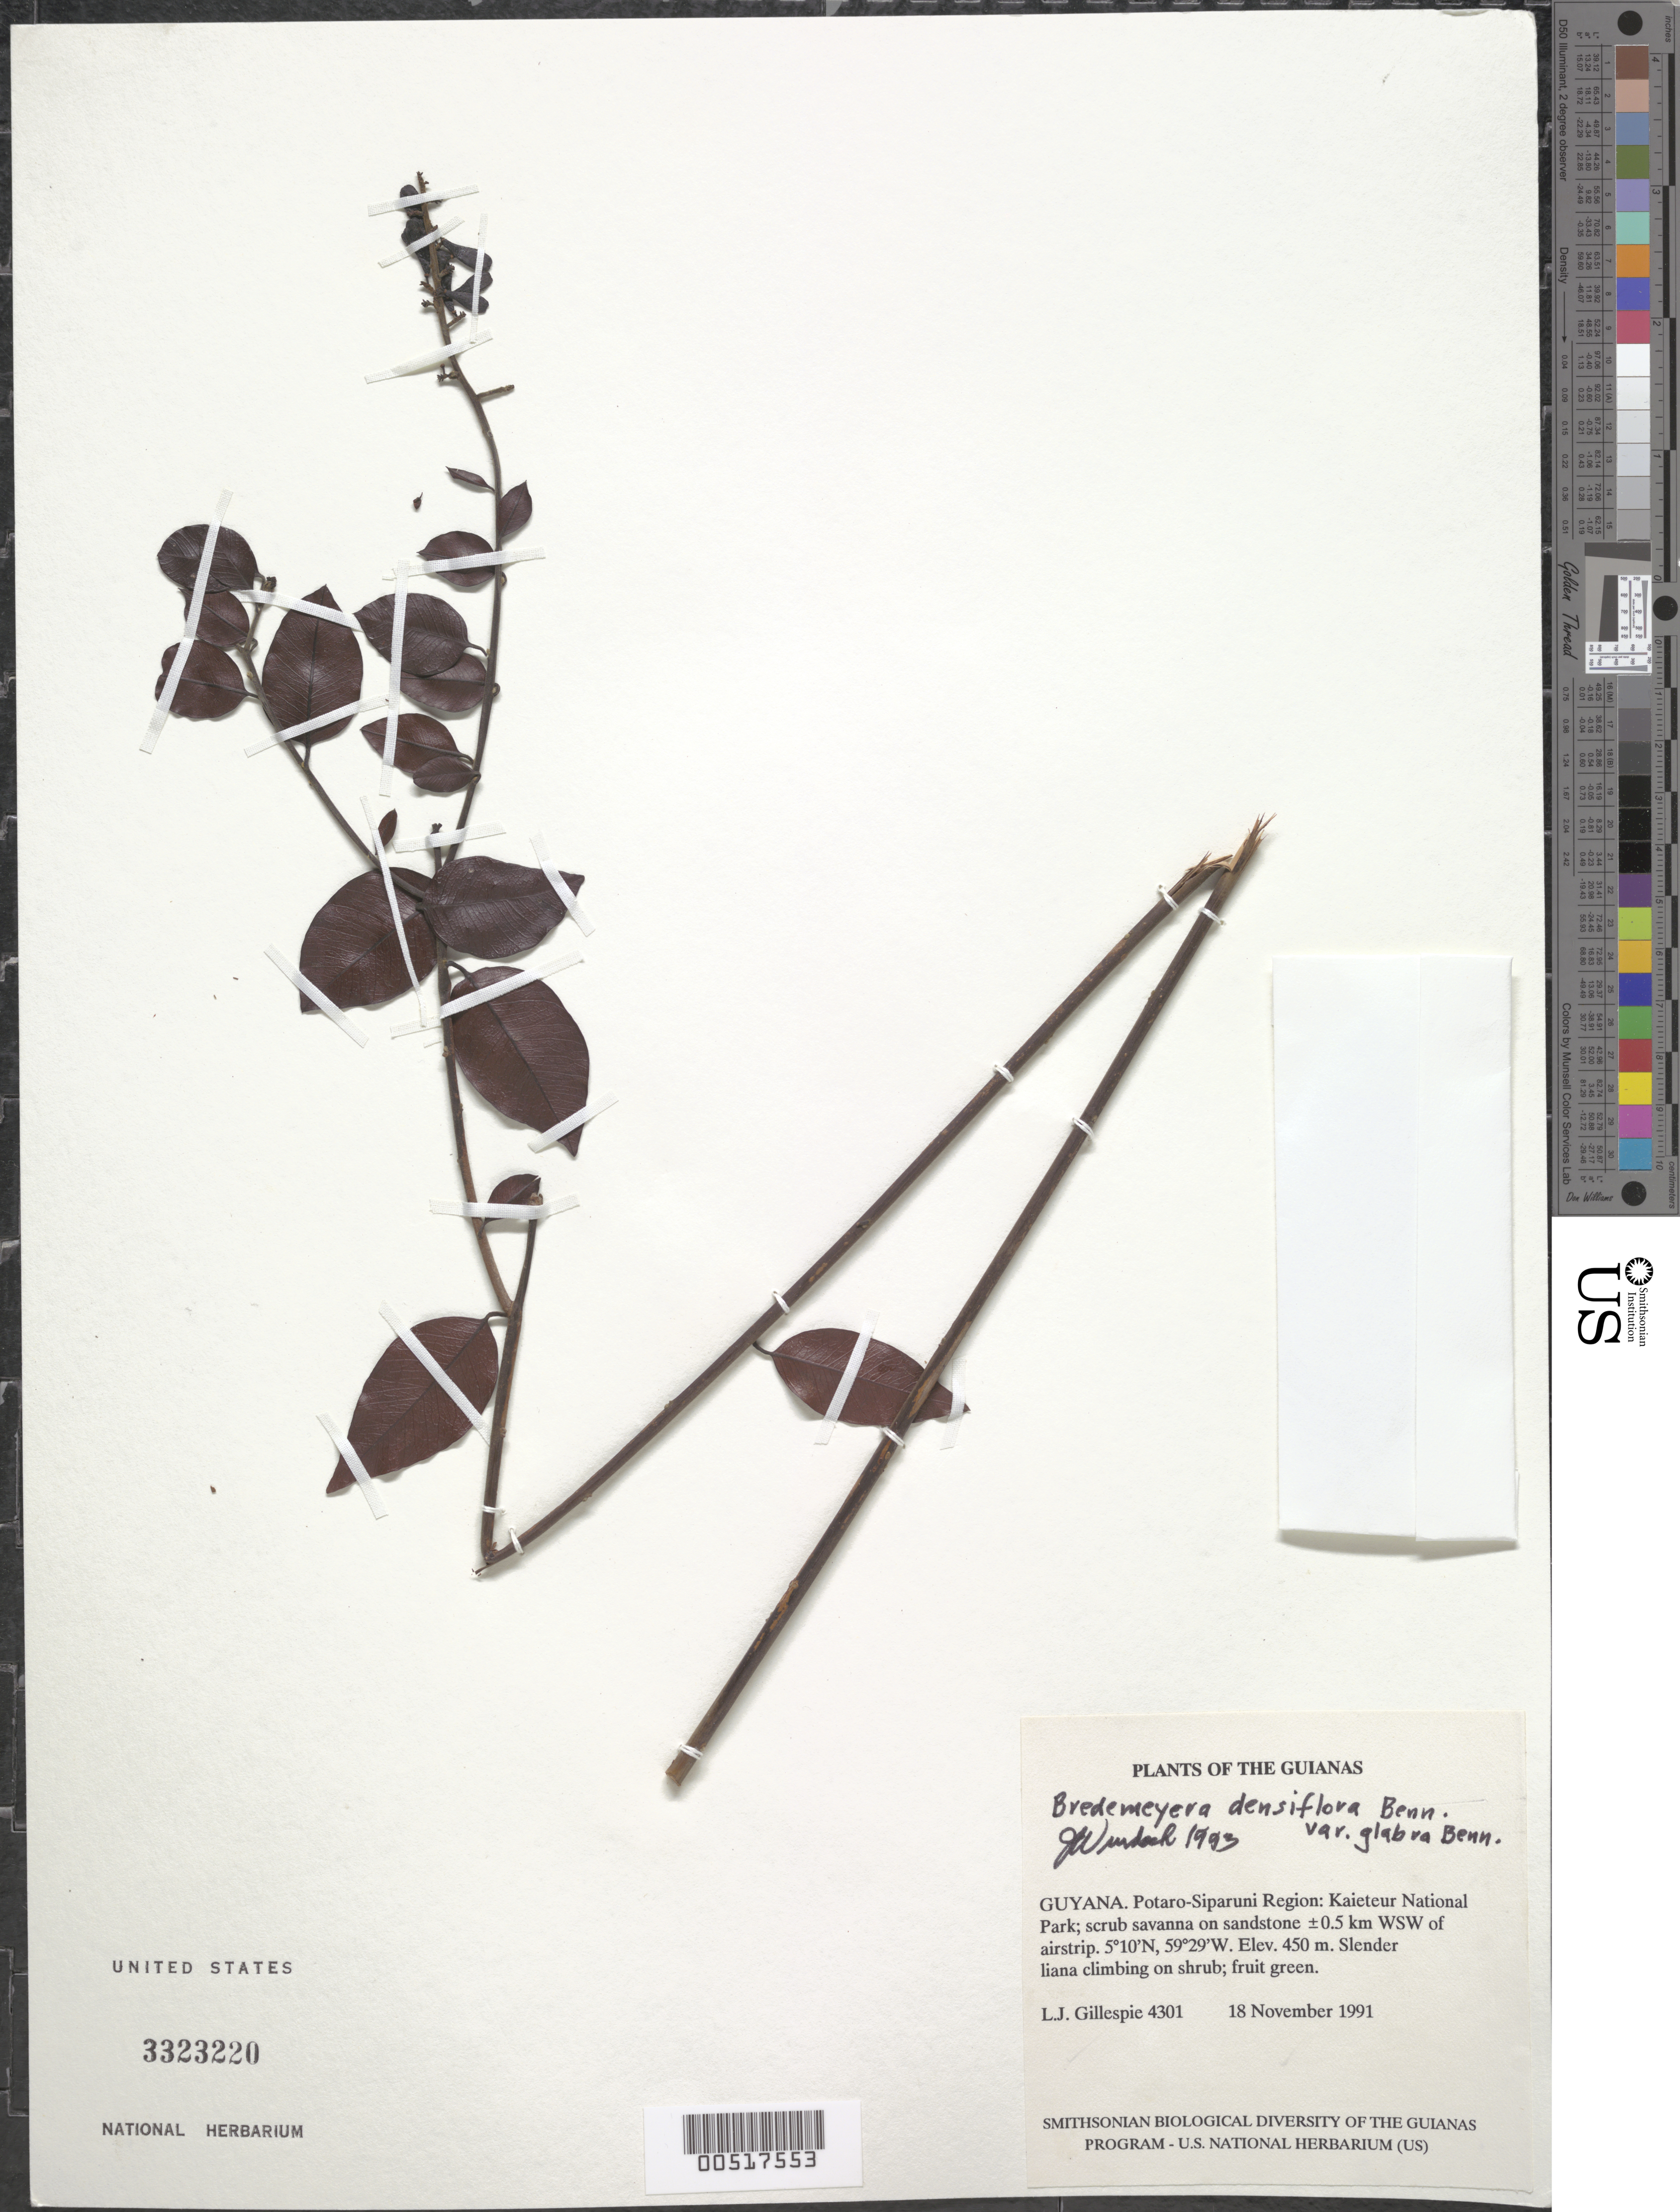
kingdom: Plantae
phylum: Tracheophyta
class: Magnoliopsida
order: Fabales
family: Polygalaceae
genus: Bredemeyera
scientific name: Bredemeyera densiflora var. glabra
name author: A.W. Benn.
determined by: Wurdack, John J., (US), US (UNITED STATES)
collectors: L. J. Gillespie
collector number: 4301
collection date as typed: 18 November 1991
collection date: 1991-11-18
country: Guyana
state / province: Potaro-Siparuni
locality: Kaieteur National Park; ±0.5 km WSW of airstrip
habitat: Scrub savanna on sandstone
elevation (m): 450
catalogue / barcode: US 3323220